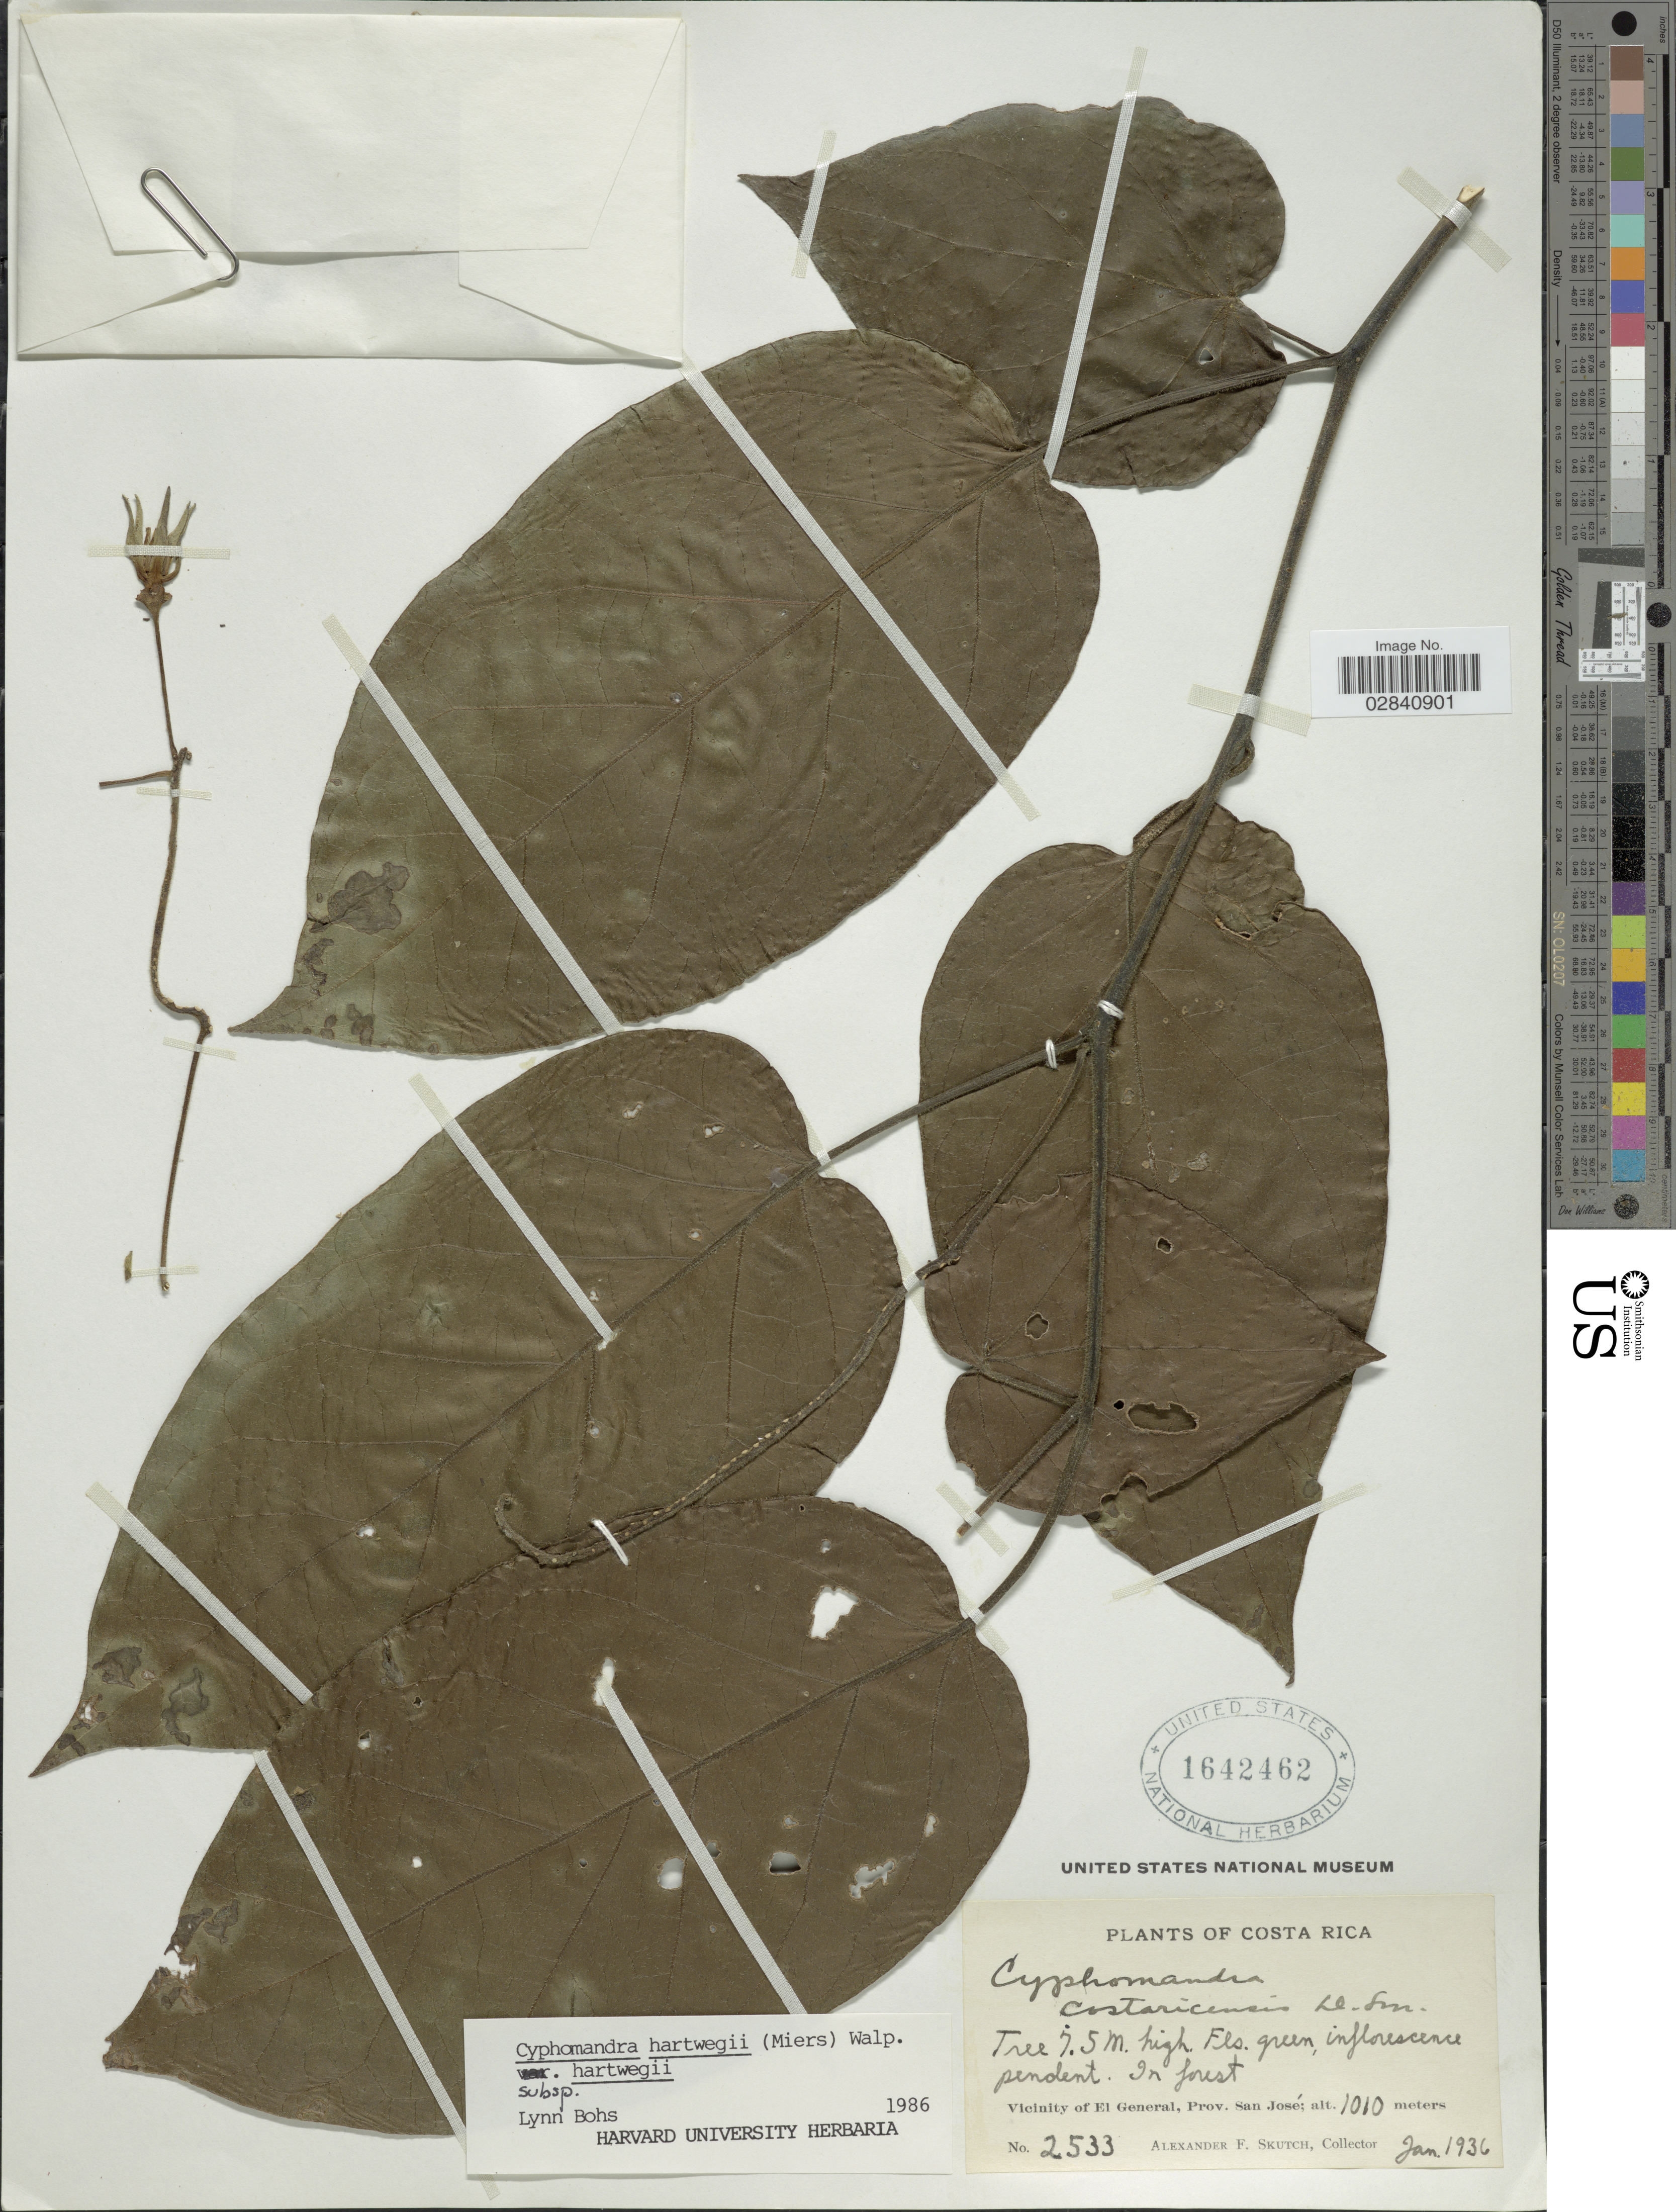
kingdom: Plantae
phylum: Tracheophyta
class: Magnoliopsida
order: Solanales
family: Solanaceae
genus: Cyphomandra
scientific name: Cyphomandra hartwegii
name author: (Miers) Sendtn. ex Walp.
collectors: A. F. Skutch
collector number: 2533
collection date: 1936-01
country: Costa Rica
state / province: San José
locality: Vicinity of El General.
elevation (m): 1010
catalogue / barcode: US 1642462